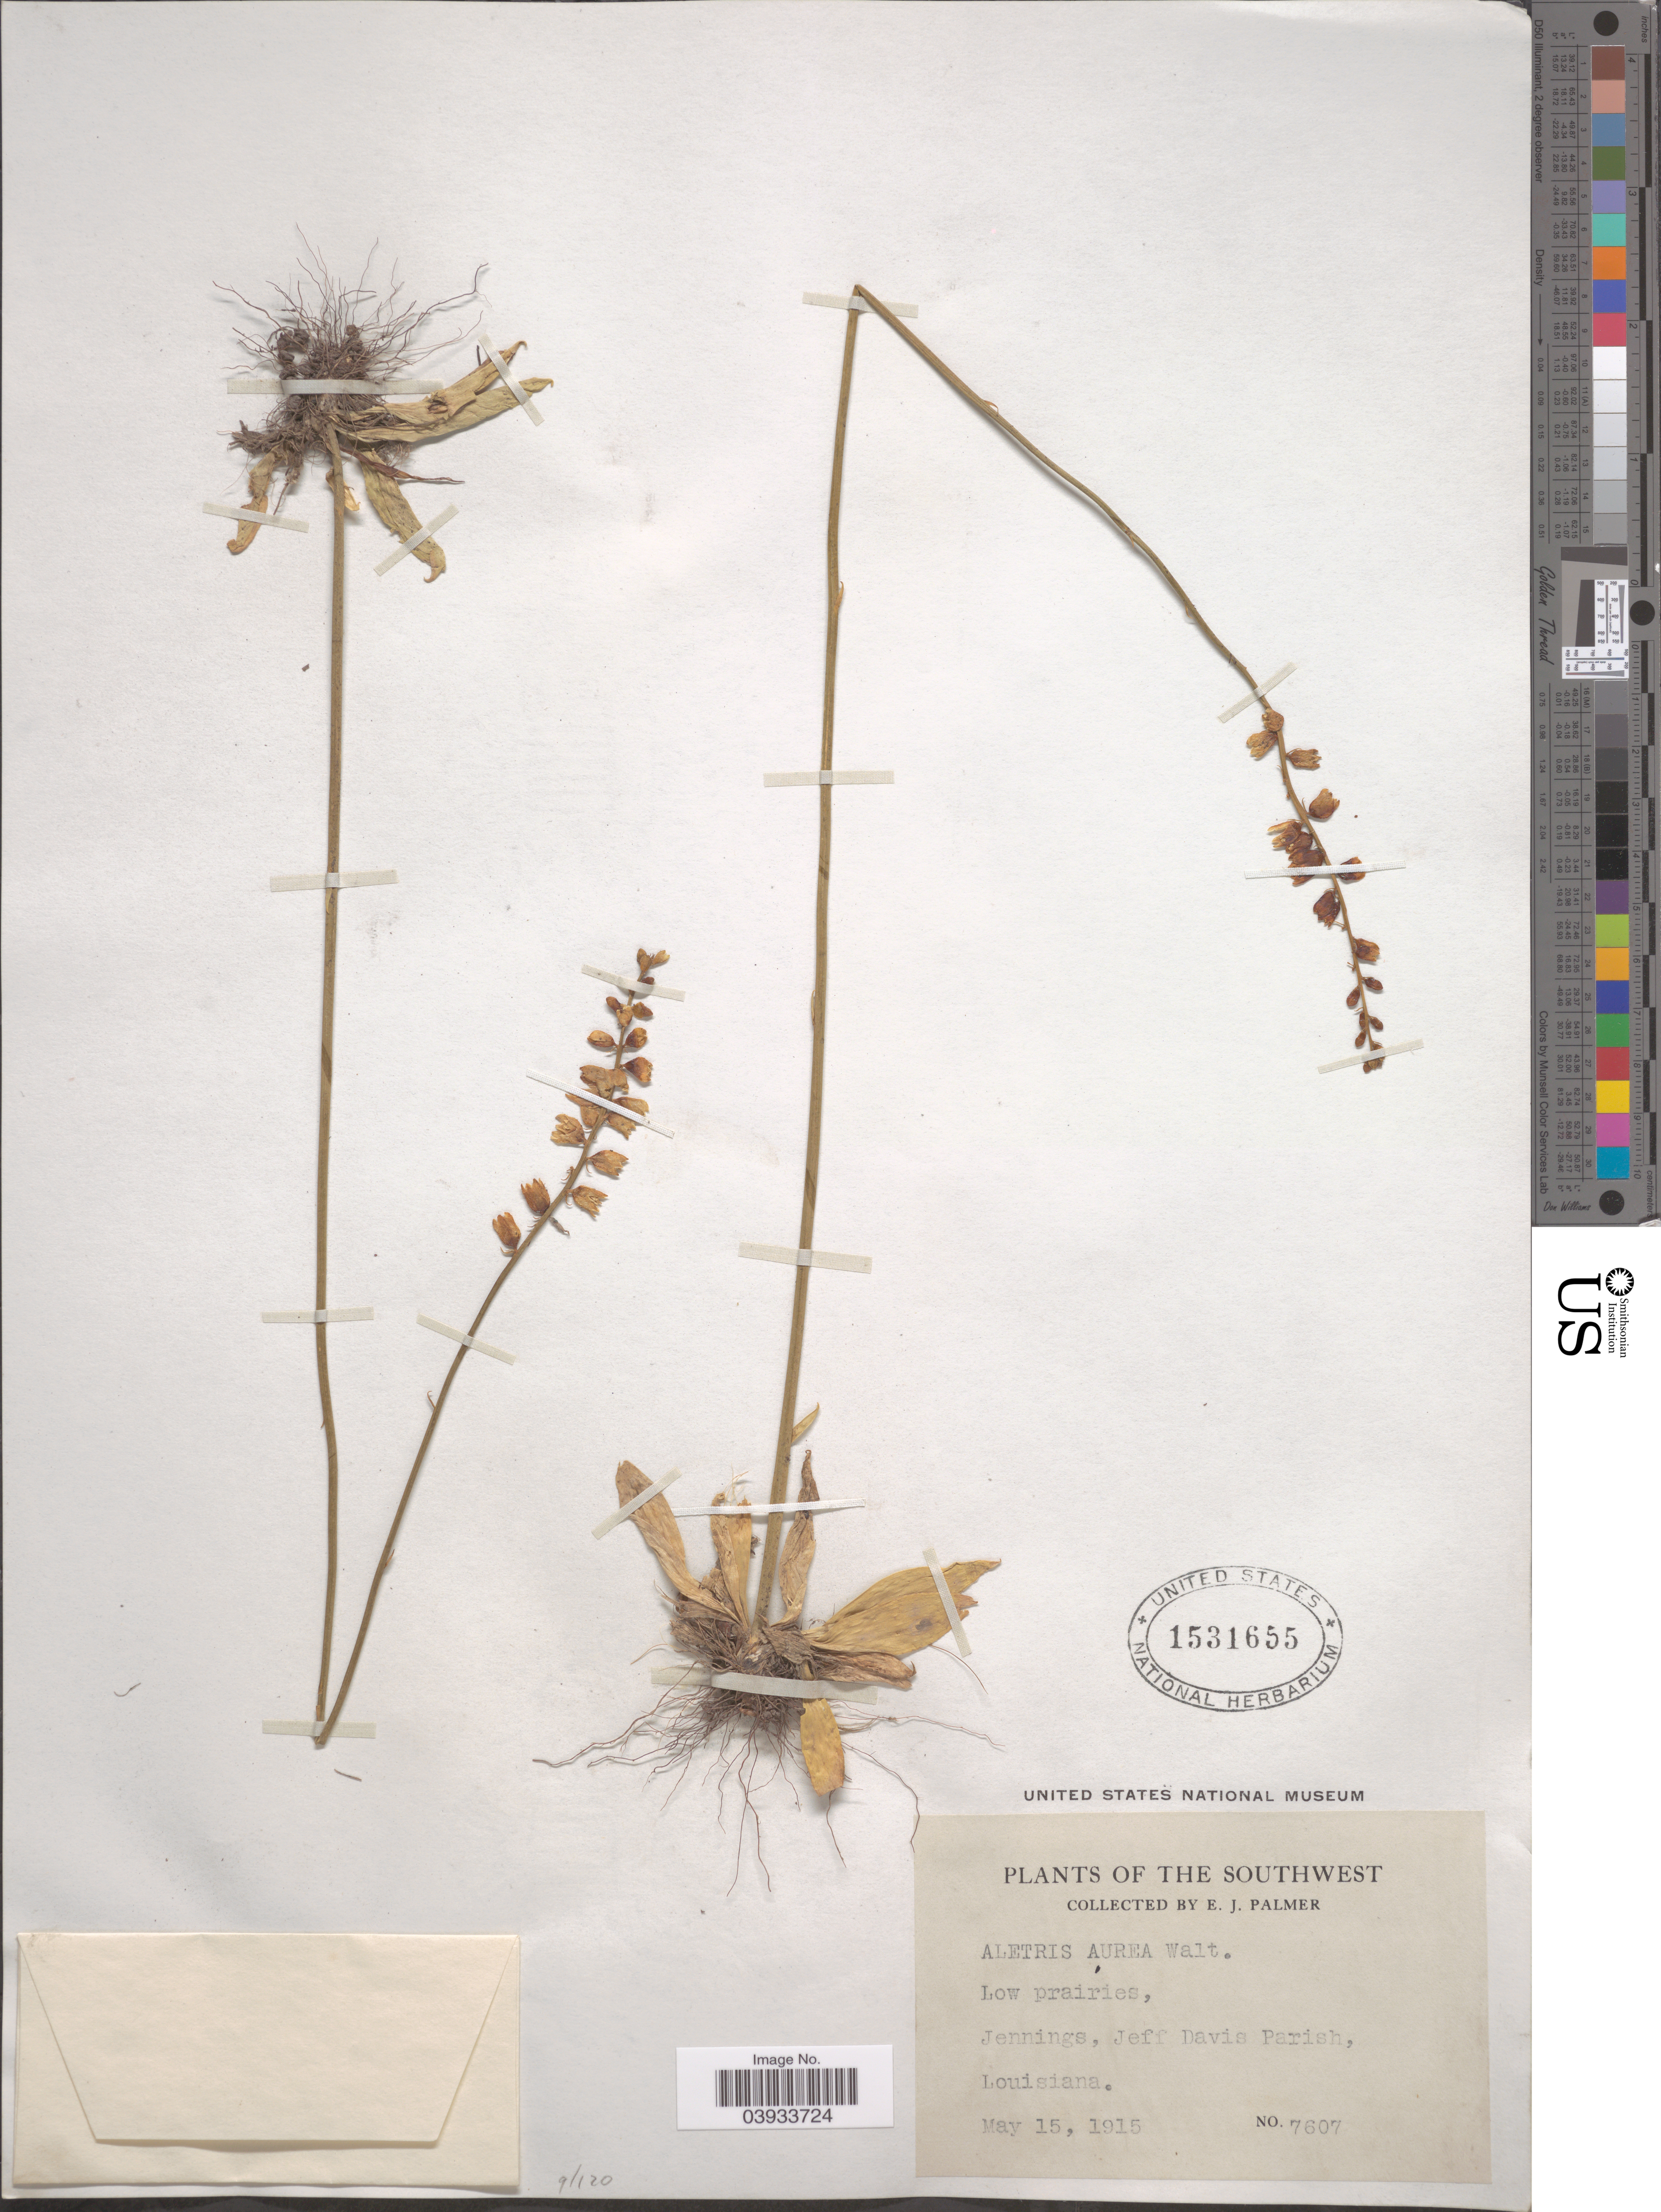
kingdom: Plantae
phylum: Tracheophyta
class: Liliopsida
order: Dioscoreales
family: Nartheciaceae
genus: Aletris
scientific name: Aletris aurea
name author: Walter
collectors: E. J. Palmer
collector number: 7607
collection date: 1915-05-15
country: United States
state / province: Louisiana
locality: The Southwest. Jennings, Jeff Davis Parish.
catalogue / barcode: US 1531655